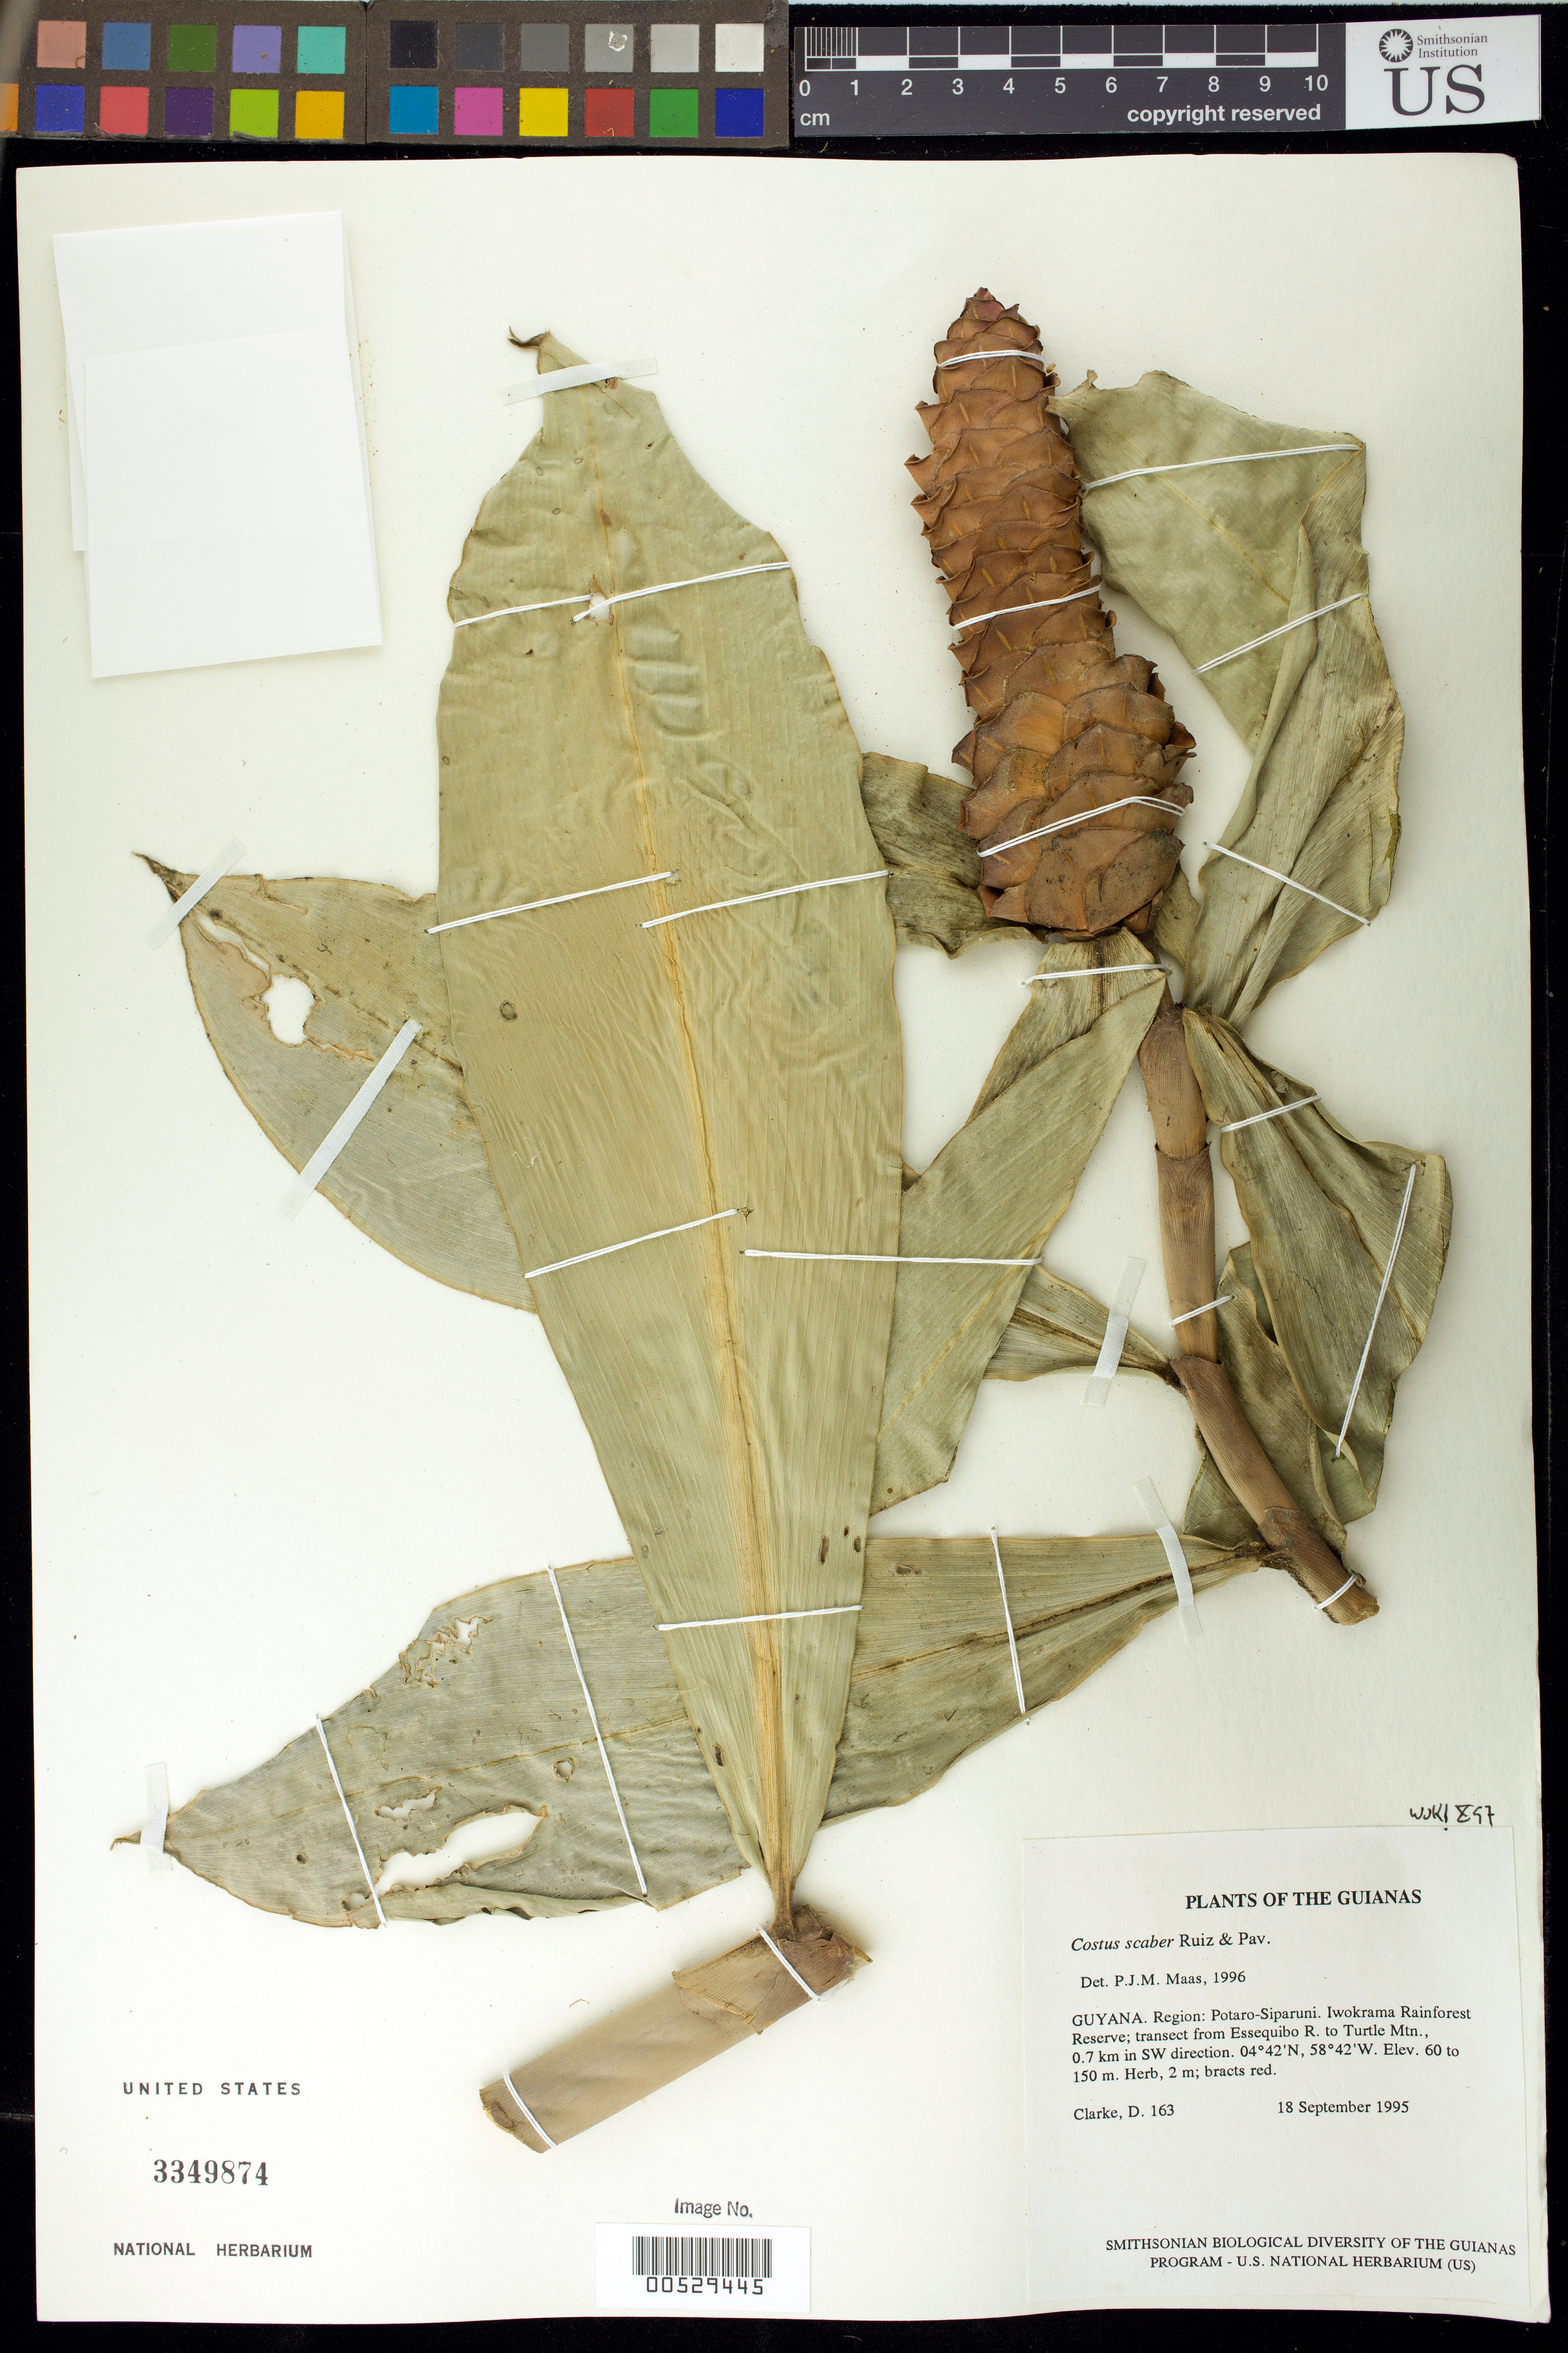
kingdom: Plantae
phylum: Tracheophyta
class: Liliopsida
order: Zingiberales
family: Costaceae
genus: Costus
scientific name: Costus scaber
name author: Ruiz & Pav.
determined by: Maas, Paul J. M.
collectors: H. D. Clarke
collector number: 163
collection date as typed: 18 September 1995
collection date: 1995-09-18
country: Guyana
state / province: Potaro-Siparuni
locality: Iwokrama Rainforest Reserve; transect from Essequibo R. to Turtle Mtn., 0.7 km in SW direction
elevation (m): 60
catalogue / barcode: US 3349874